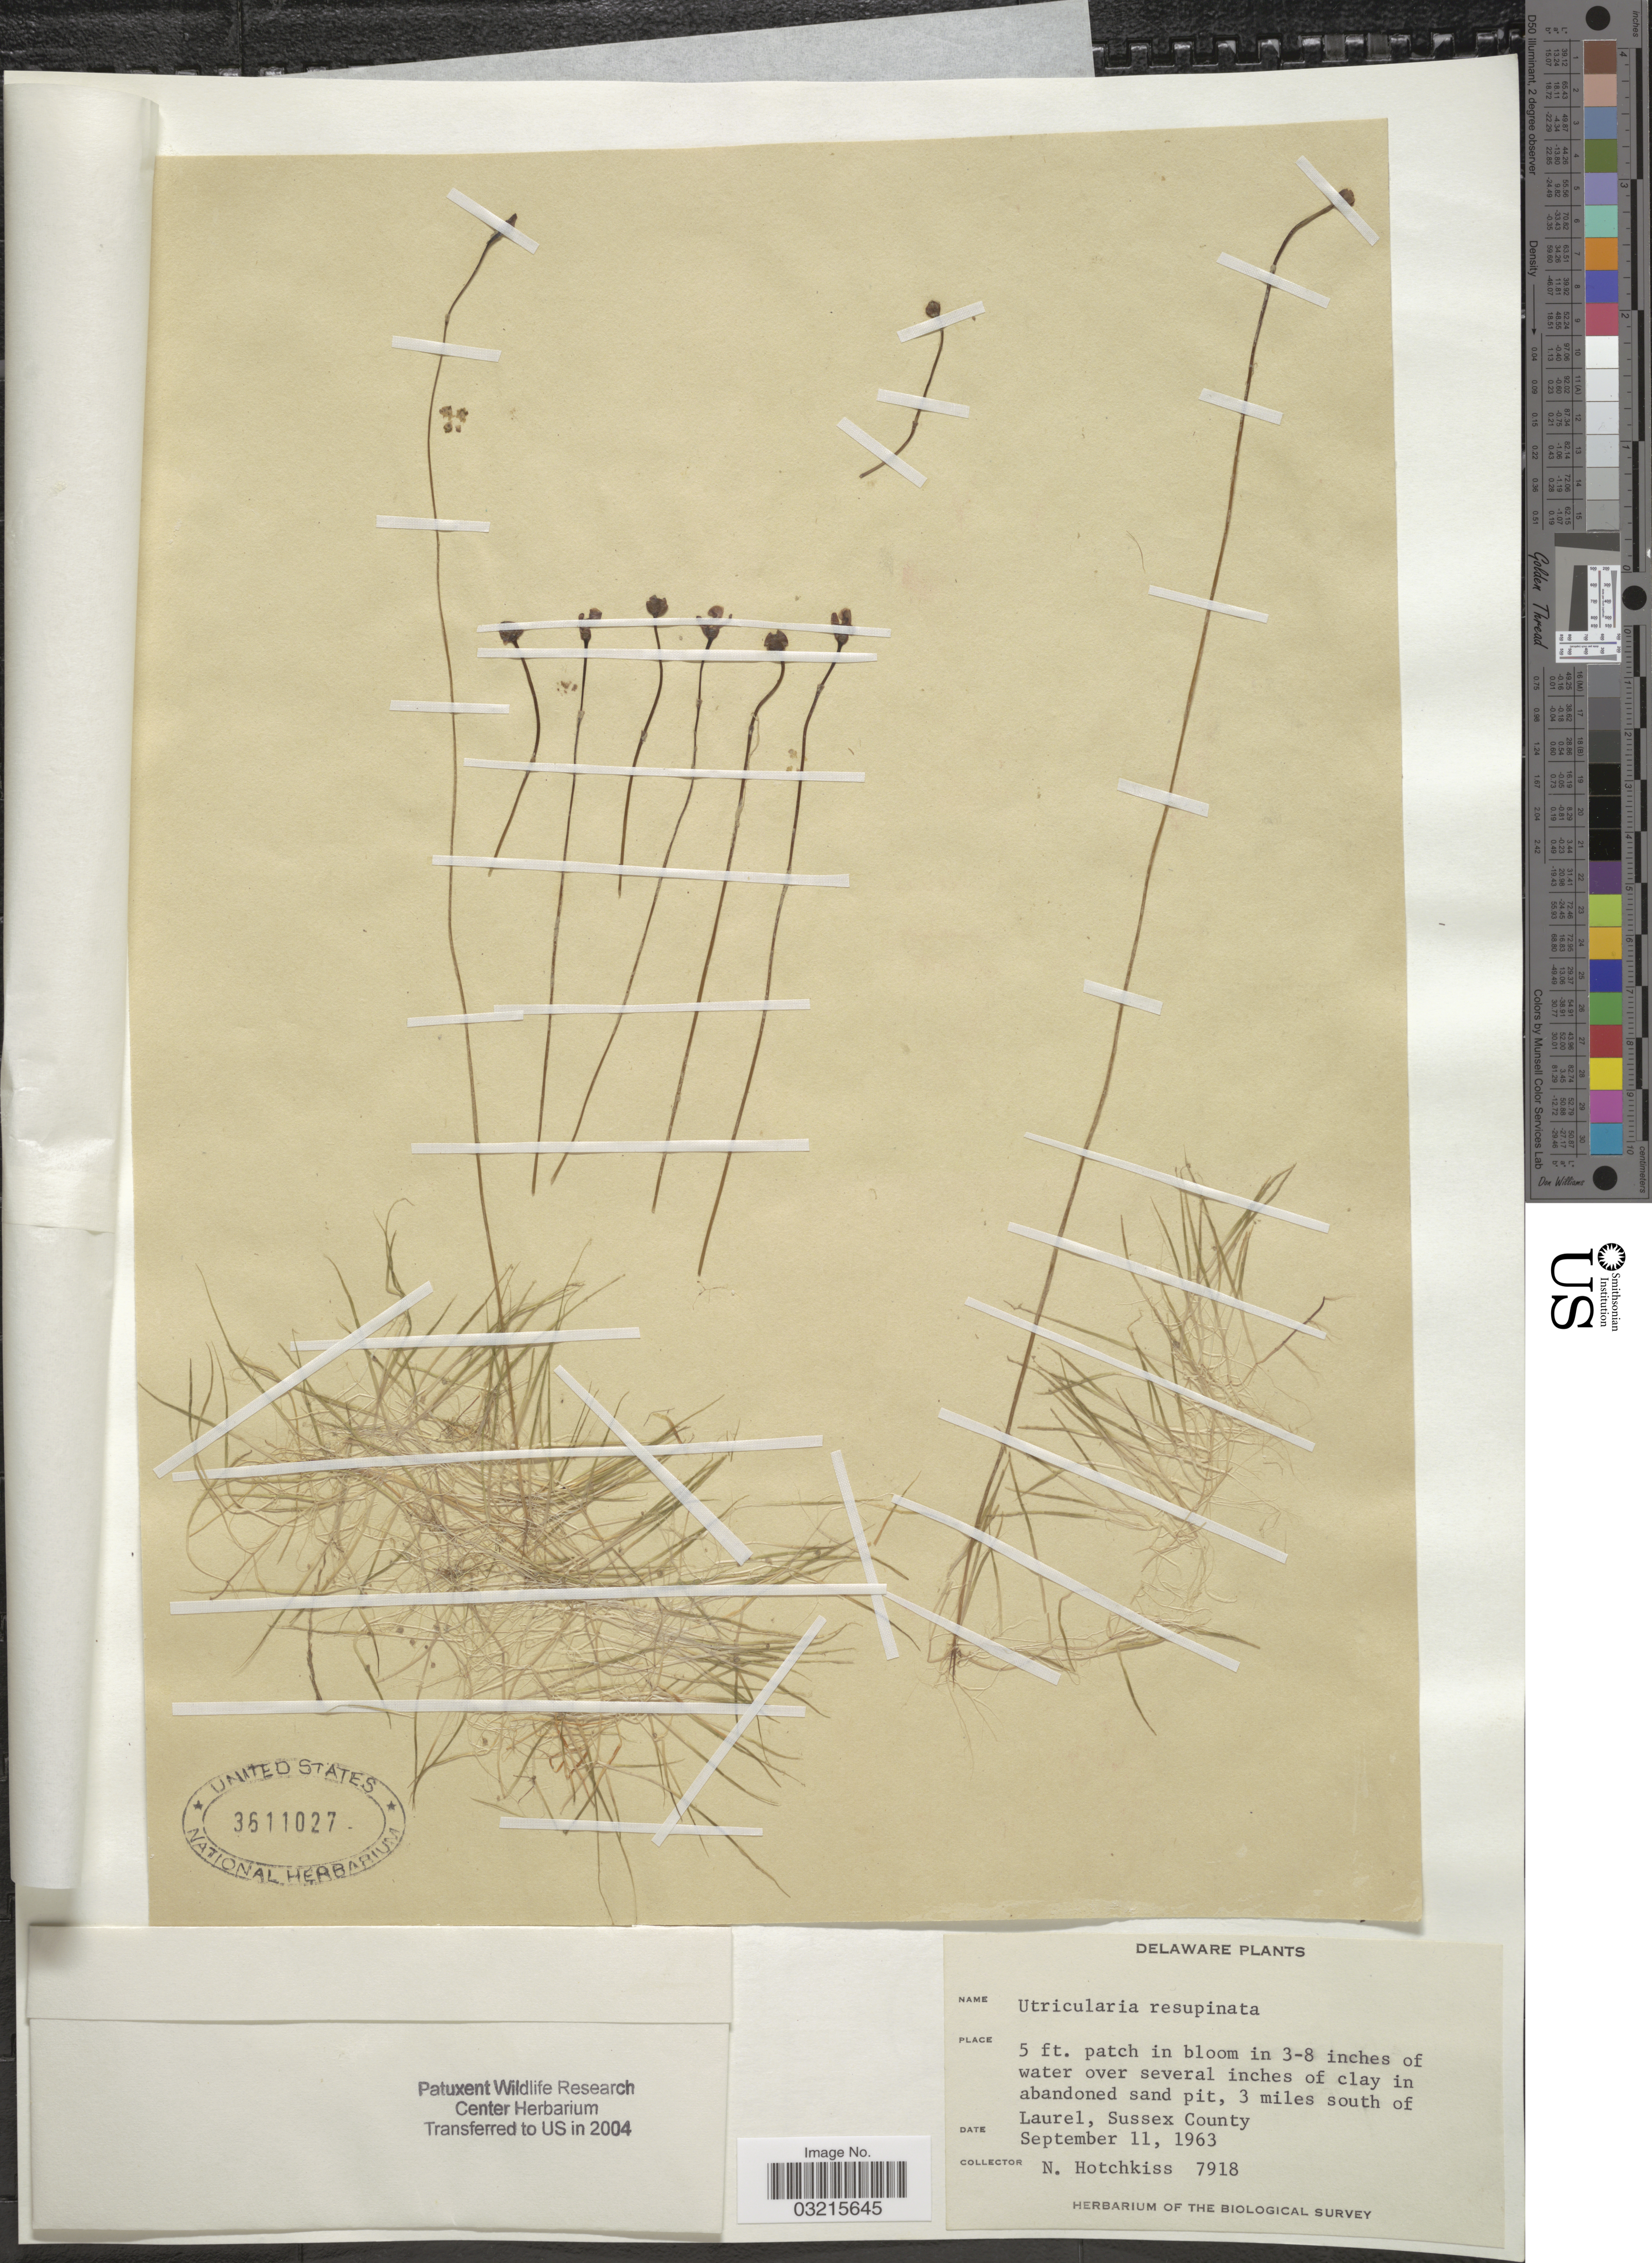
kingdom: Plantae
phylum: Tracheophyta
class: Magnoliopsida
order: Lamiales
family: Lentibulariaceae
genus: Utricularia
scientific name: Utricularia resupinata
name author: B.D. Greene ex Bigelow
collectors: N. Hotchkiss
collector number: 7918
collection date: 1963-09-11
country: United States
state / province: Delaware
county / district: Sussex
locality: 3 miles south of Laurel, Sussex County.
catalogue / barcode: US 3611027